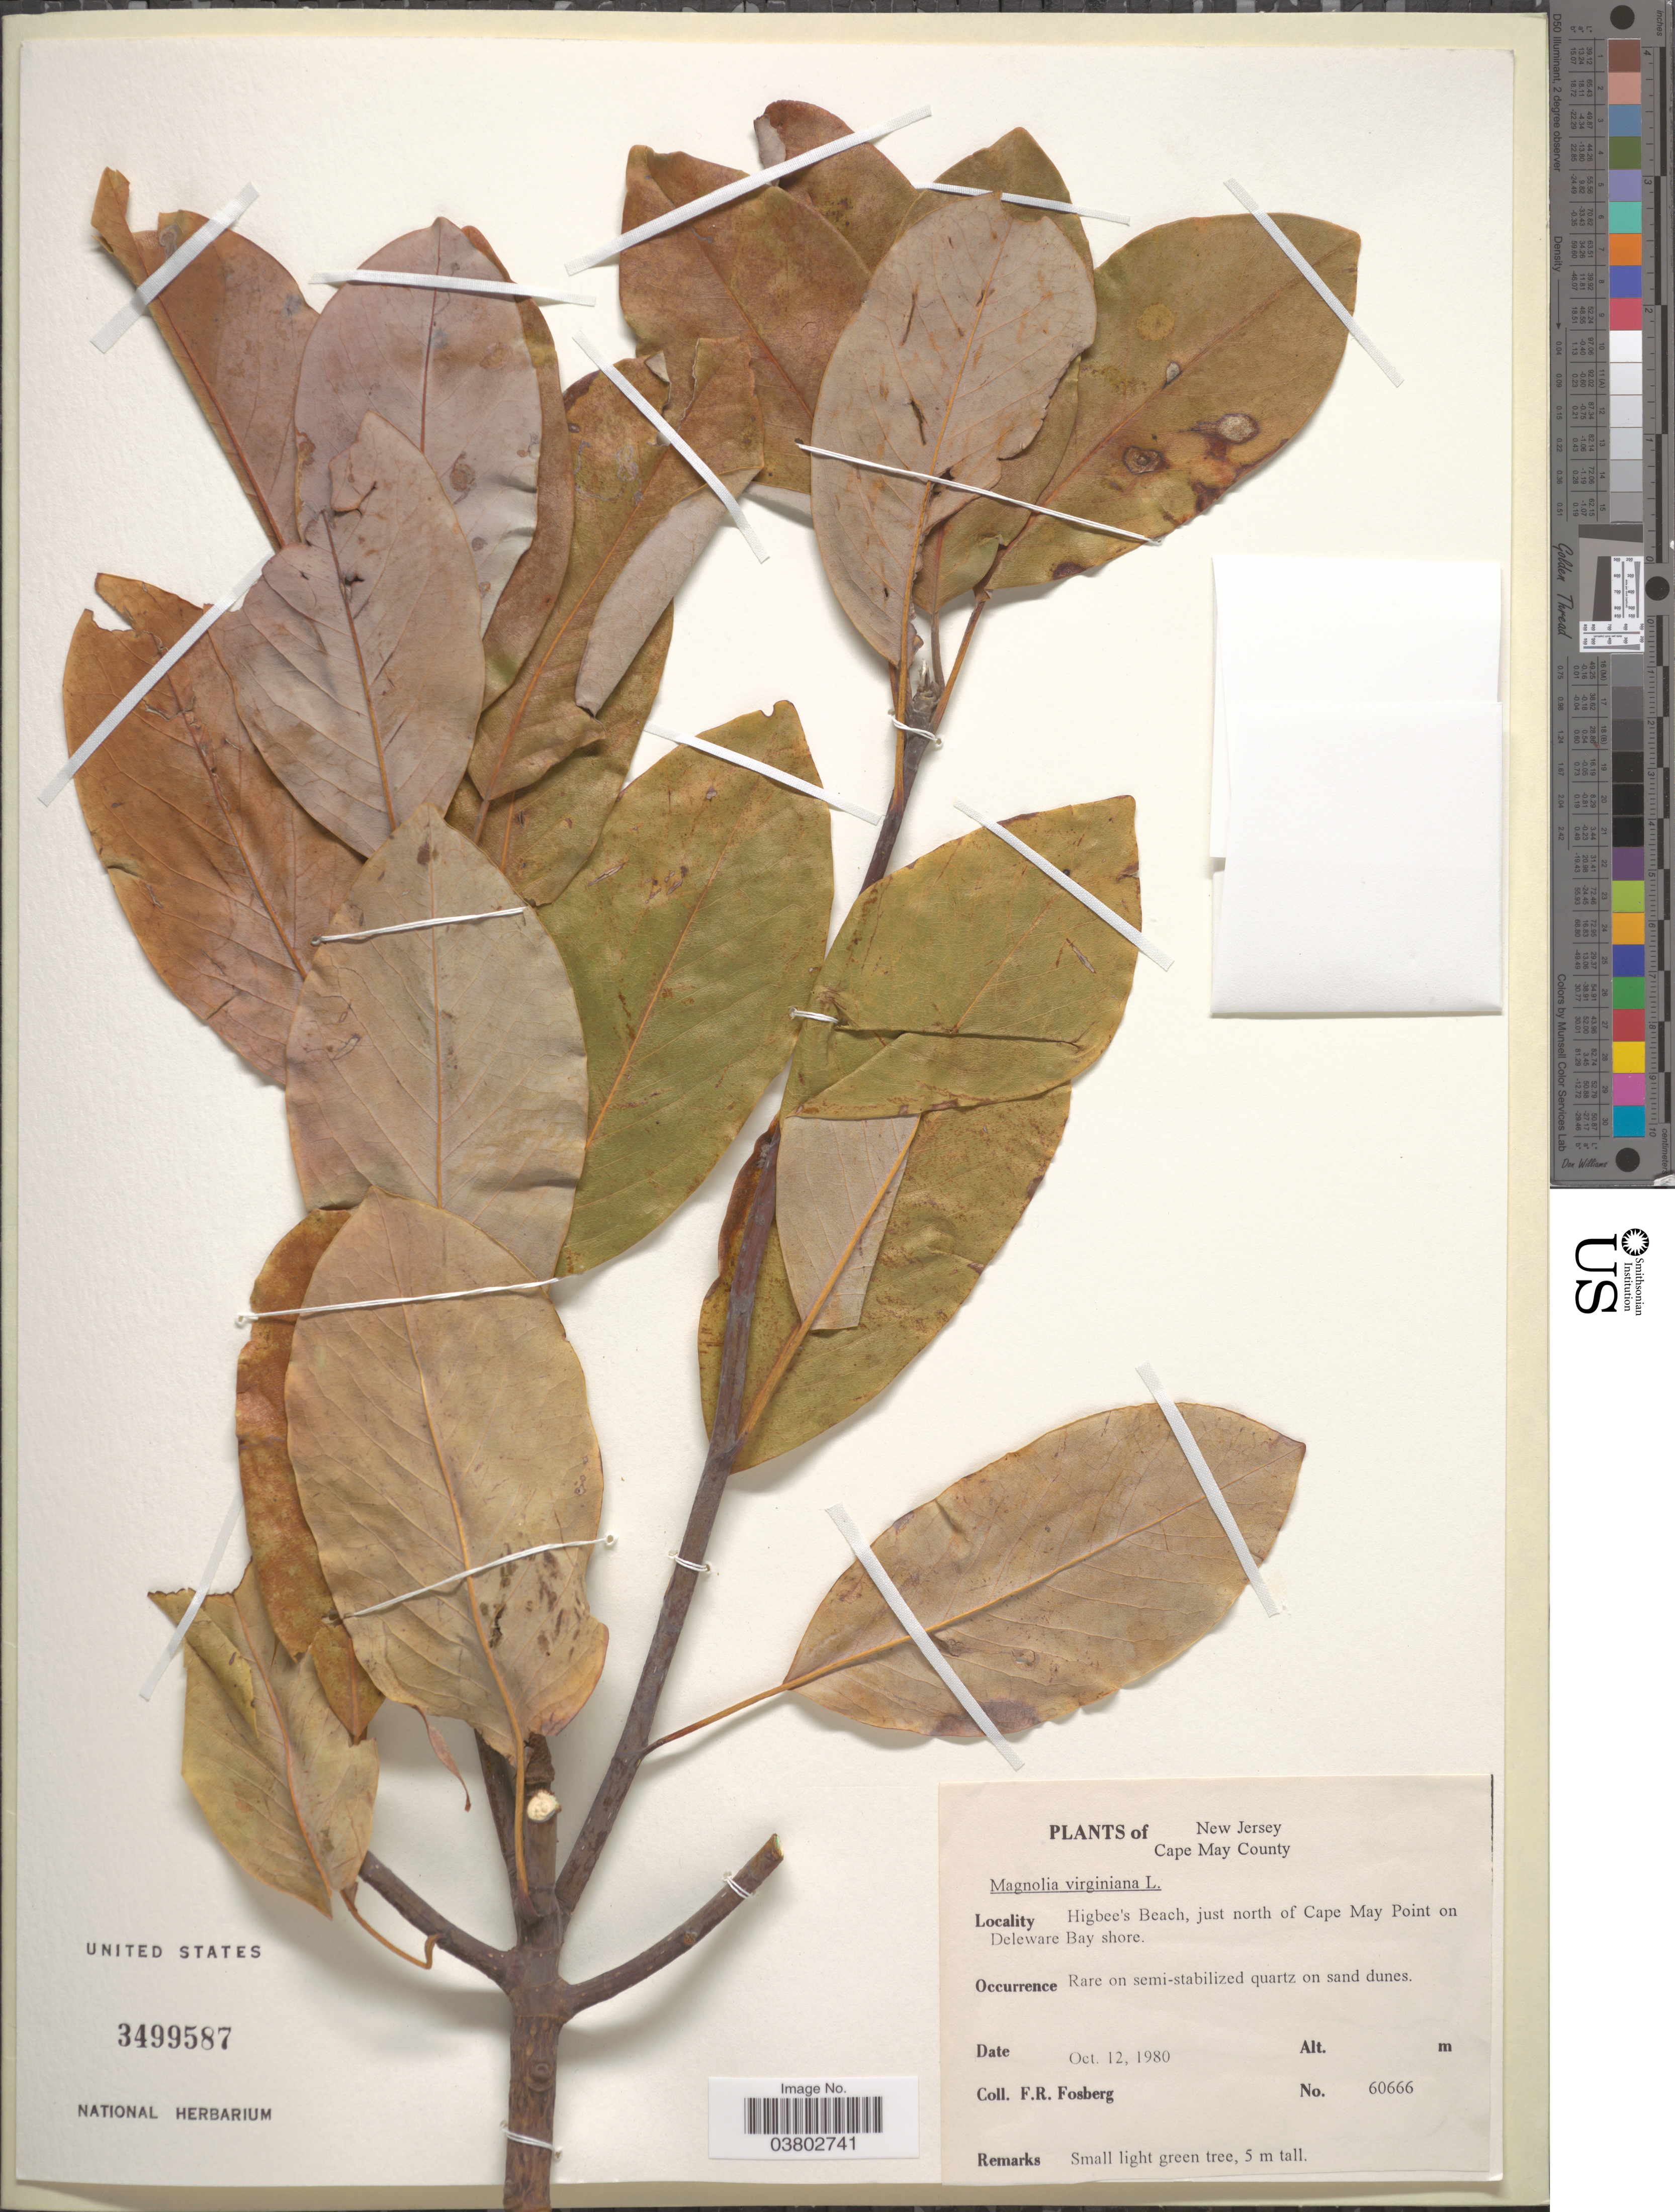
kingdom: Plantae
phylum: Tracheophyta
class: Magnoliopsida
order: Magnoliales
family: Magnoliaceae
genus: Magnolia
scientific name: Magnolia virginiana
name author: L.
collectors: F. R. Fosberg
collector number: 60666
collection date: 1980-10-12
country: United States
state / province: New Jersey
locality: Cape May County. Higbee's Beach, just north of Cape May Point on Delaware Bay shore.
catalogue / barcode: US 3499587